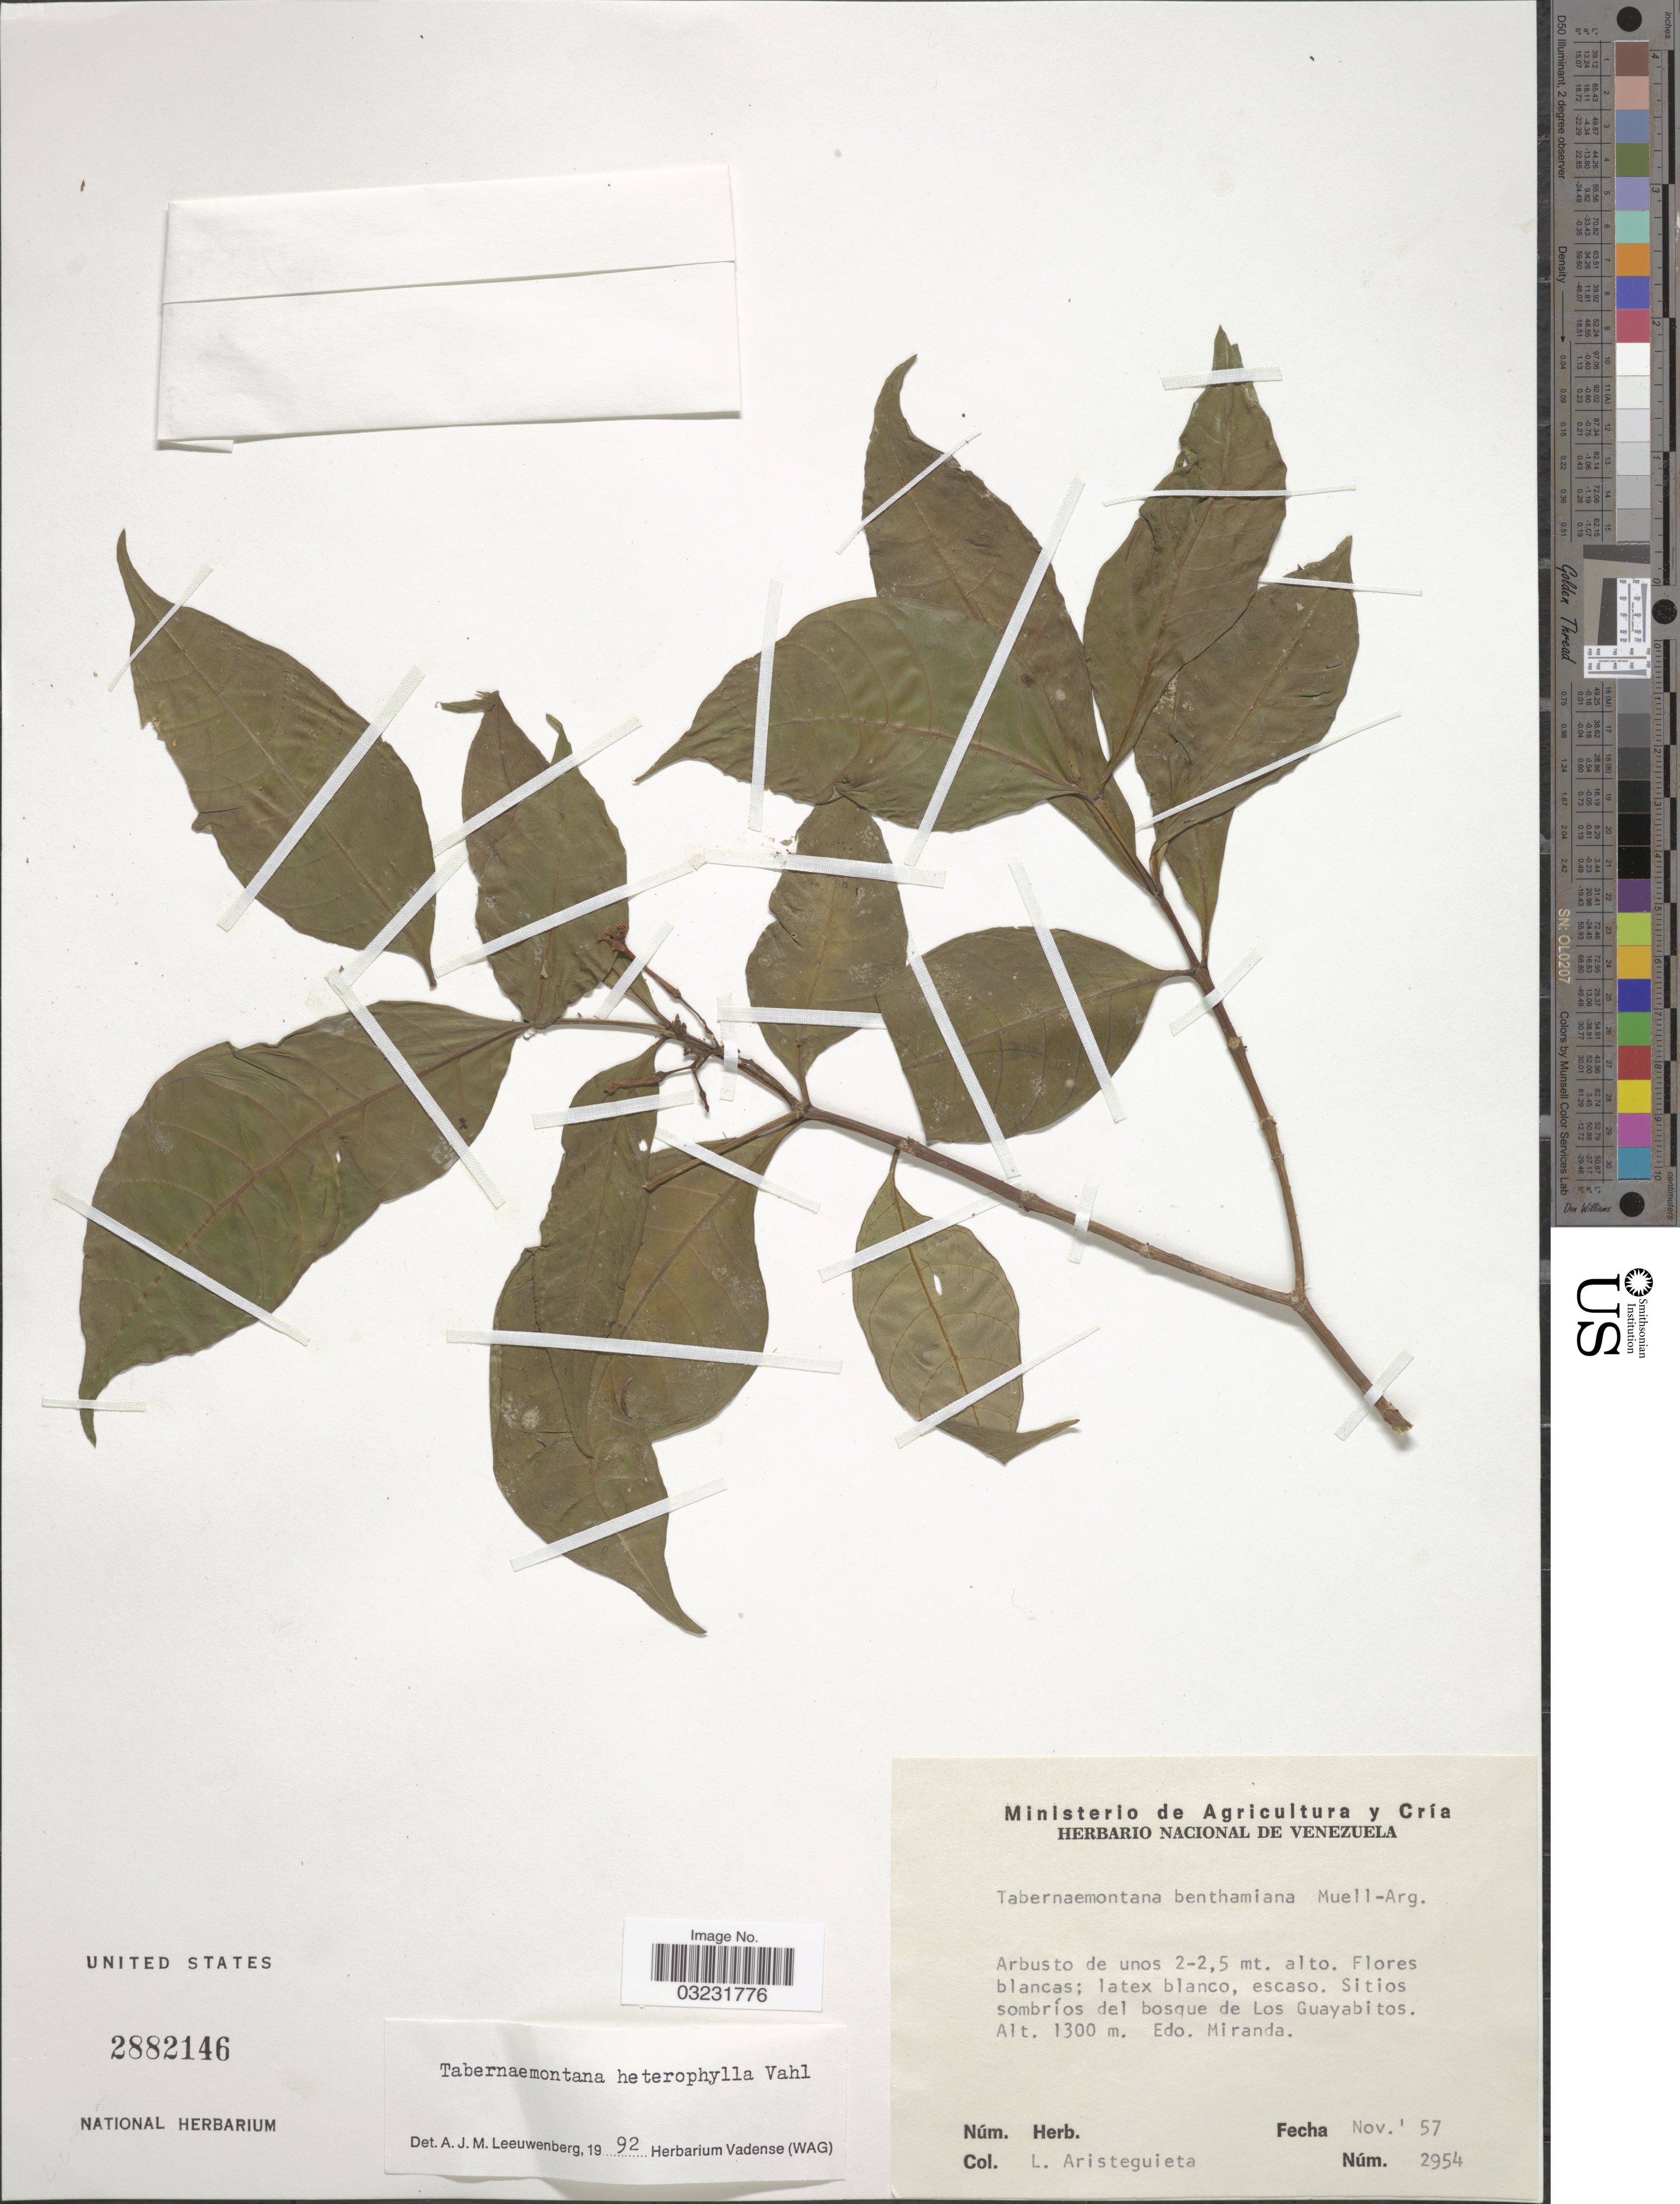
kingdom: Plantae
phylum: Tracheophyta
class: Magnoliopsida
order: Gentianales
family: Apocynaceae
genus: Tabernaemontana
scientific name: Tabernaemontana heterophylla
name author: Vahl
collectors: L. Aristeguieta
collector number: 2954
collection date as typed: Transcribed d/m/y: /11/57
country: Venezuela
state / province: Miranda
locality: Sitios sombríos del bosque de Los Guayabitos.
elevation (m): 1300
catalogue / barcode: US 2882146